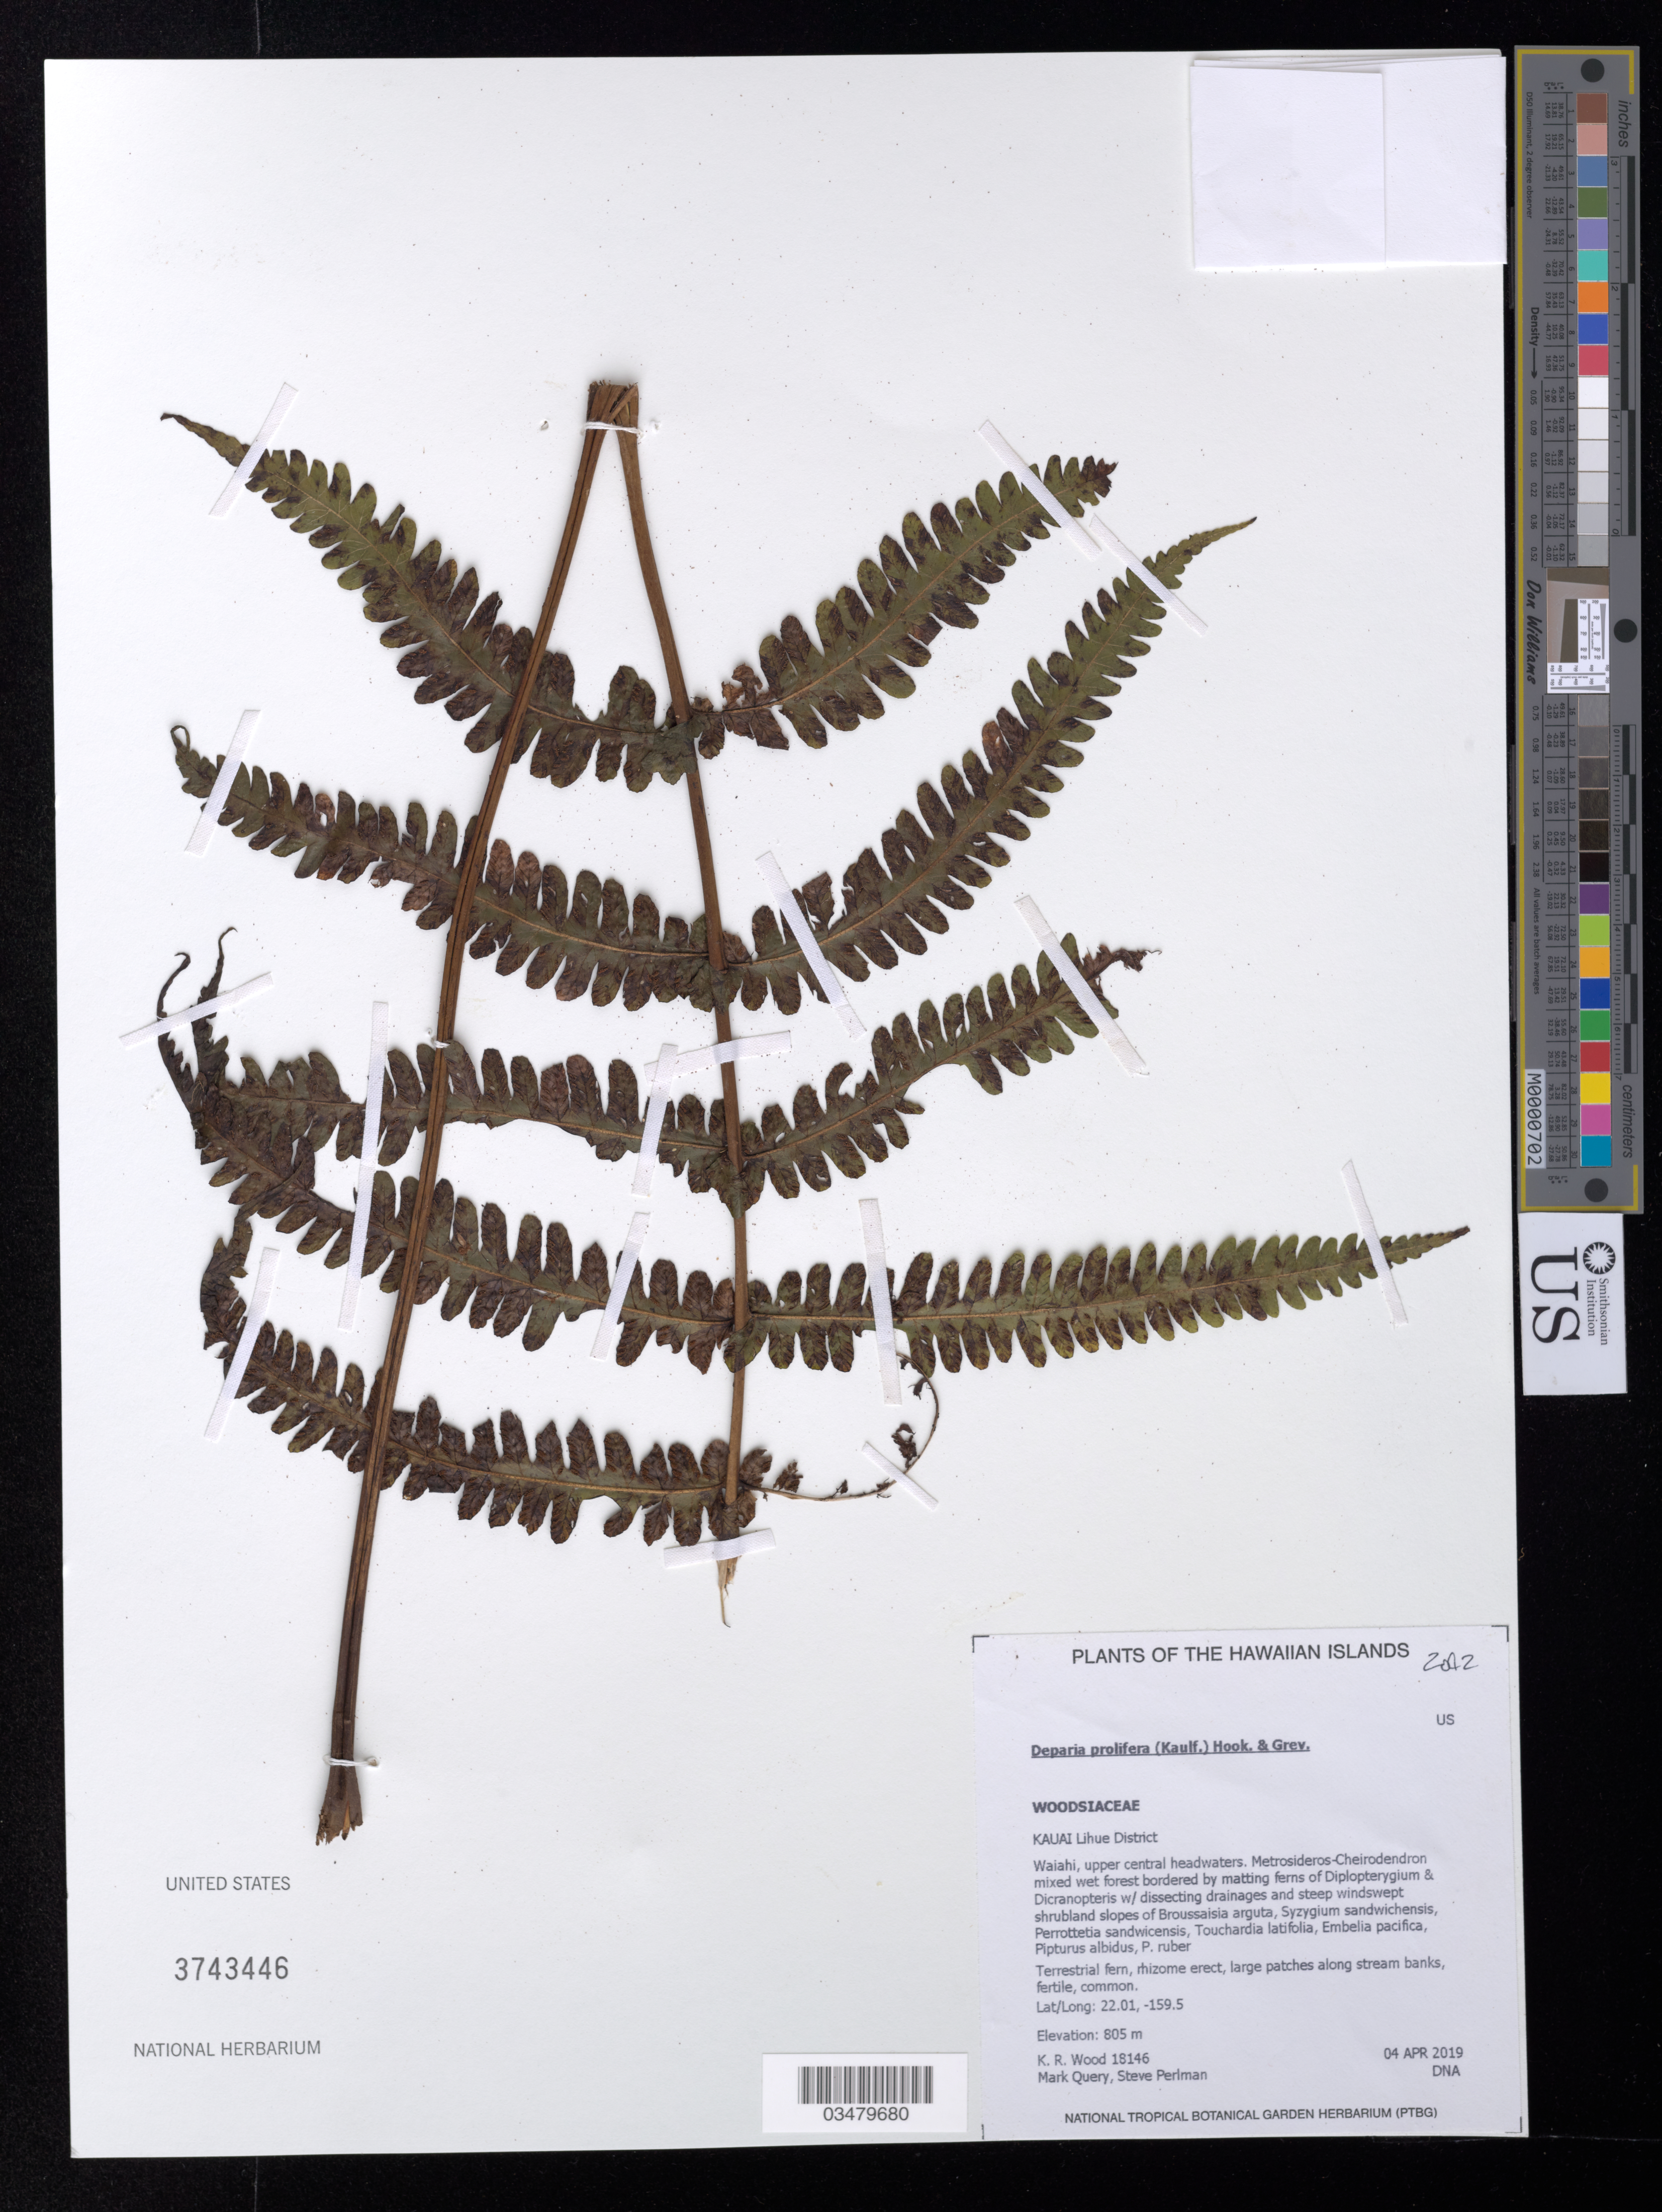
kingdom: Plantae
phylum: Tracheophyta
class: Polypodiopsida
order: Polypodiales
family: Athyriaceae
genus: Deparia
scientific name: Deparia prolifera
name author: (Kaulf.) Hook. & Grev.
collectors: K. R. Wood, M. Query & S. P. Perlman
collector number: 18146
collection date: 2019-04-04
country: United States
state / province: Hawaii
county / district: Kauai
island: Kaua'i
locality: Lihue District, Waiahi, upper central headwaters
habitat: Mixed wet forest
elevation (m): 805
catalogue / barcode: US 3742446